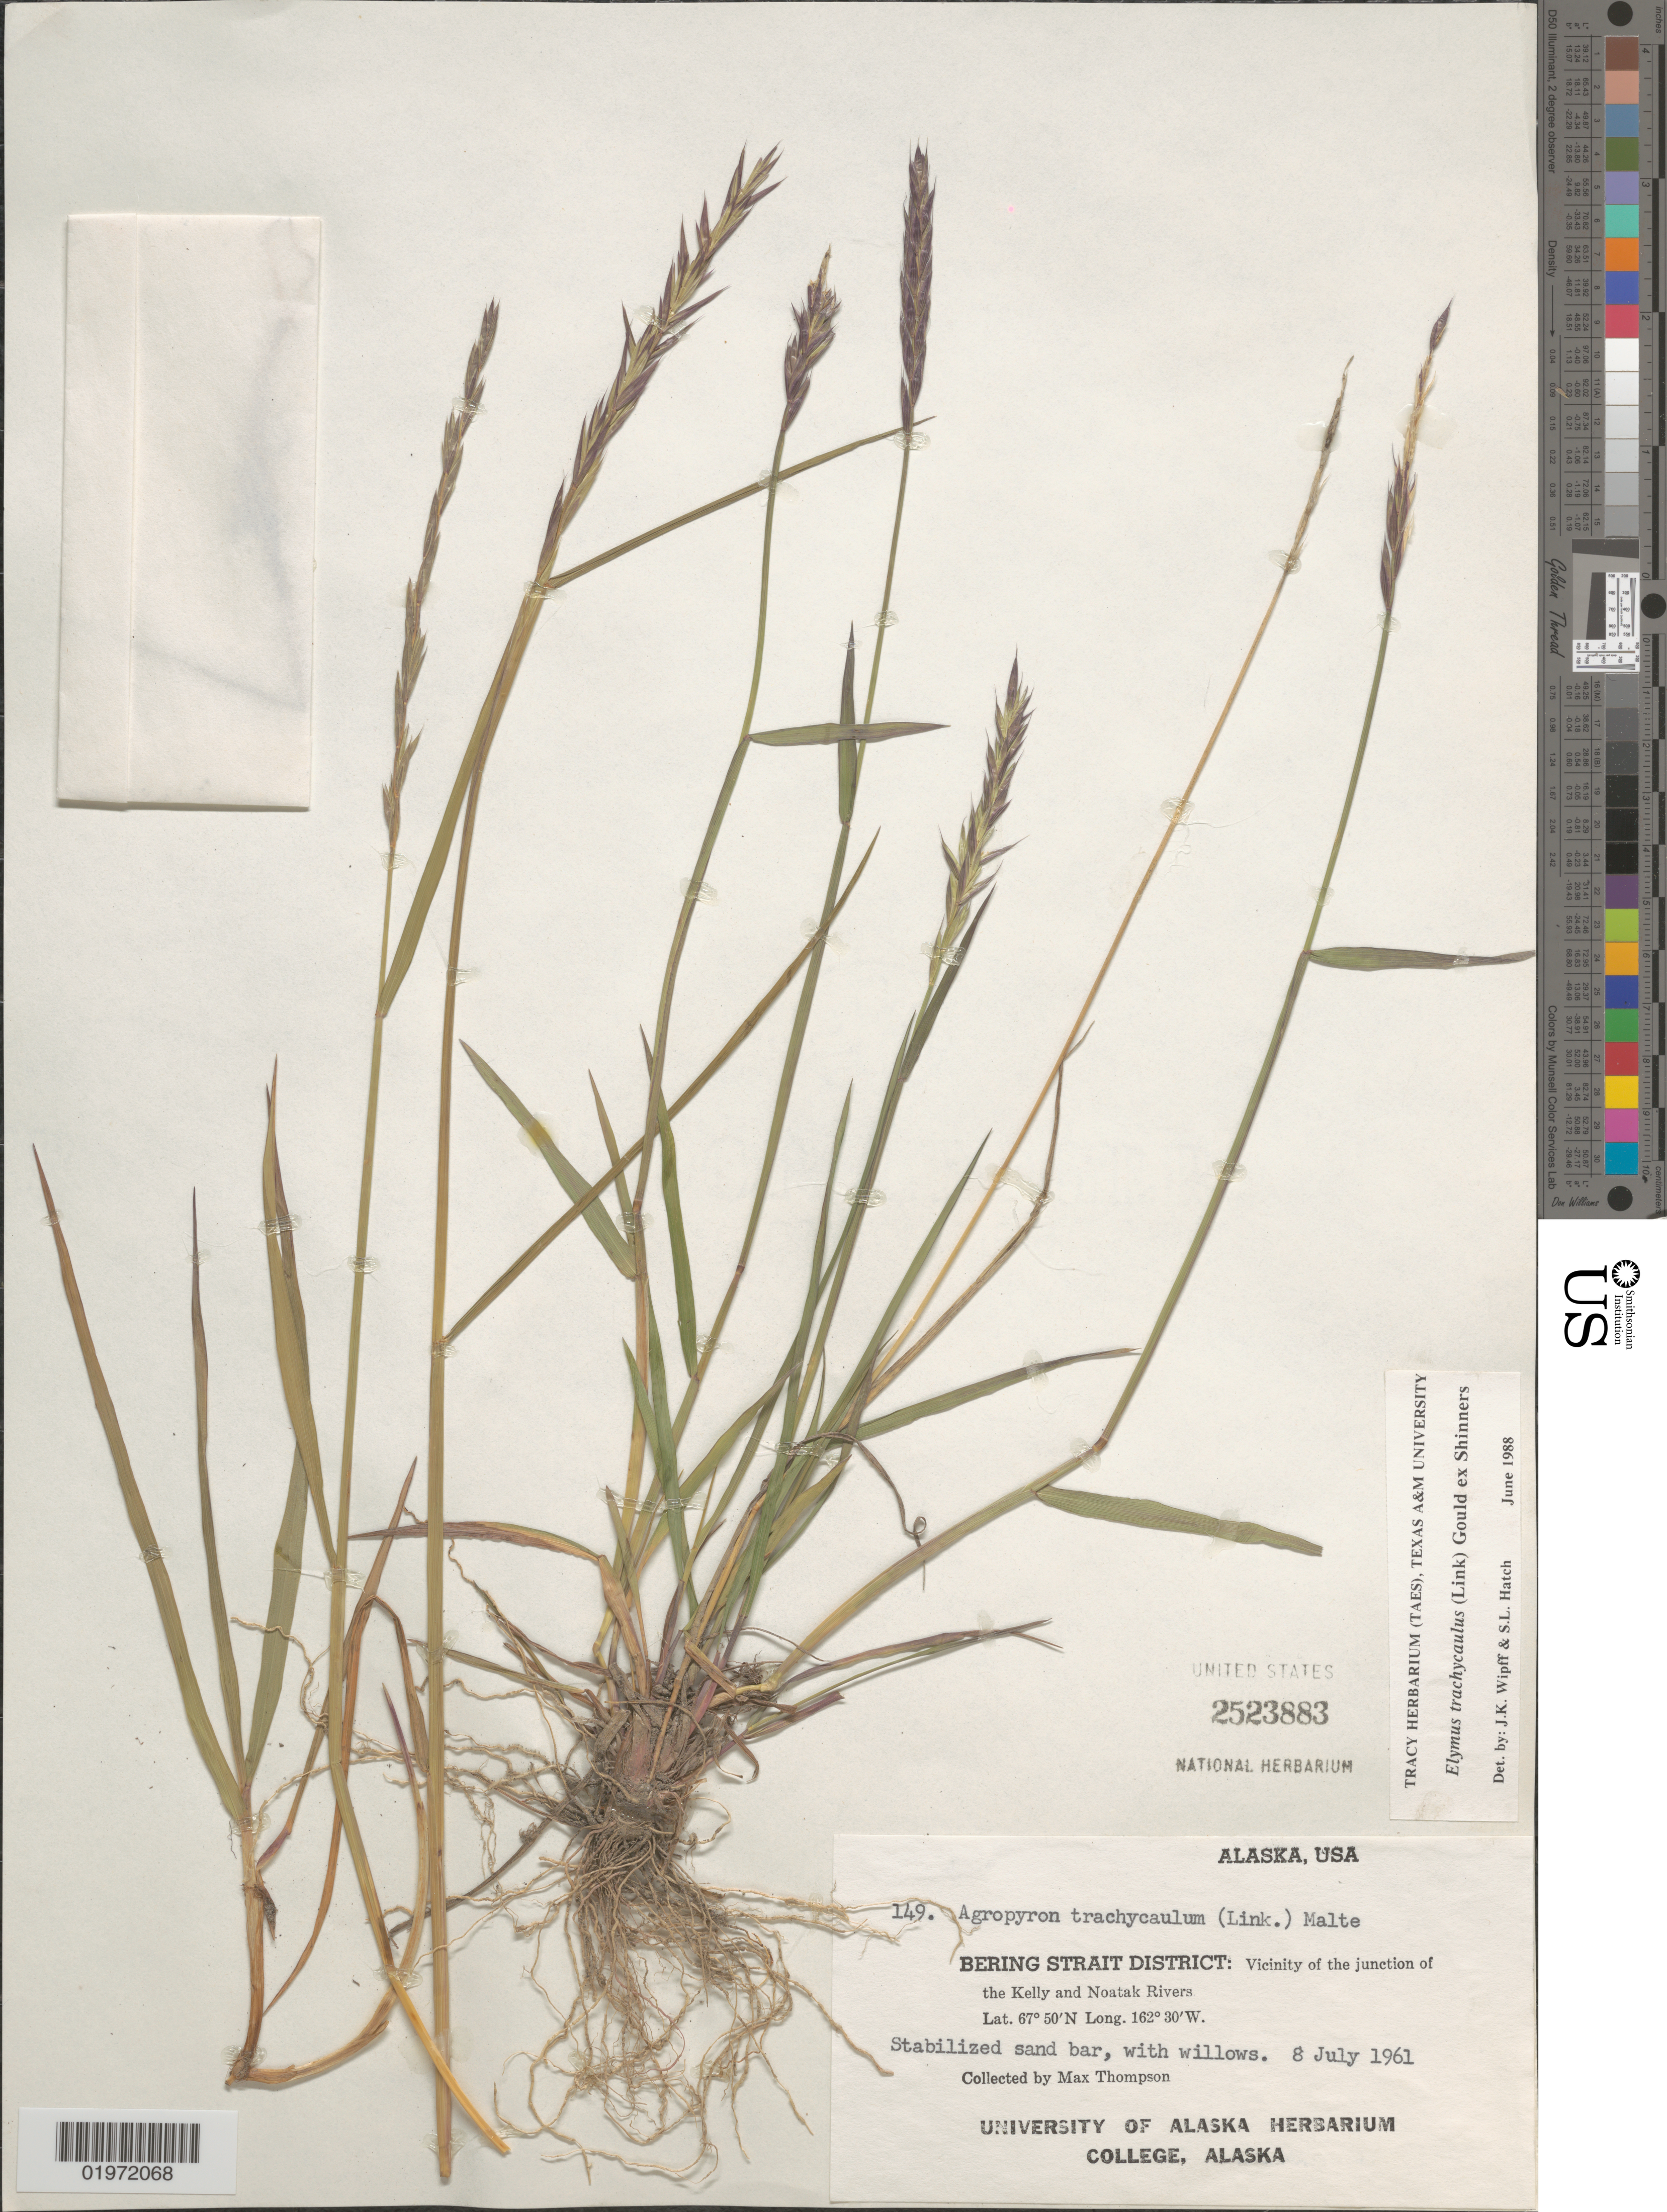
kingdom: Plantae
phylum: Tracheophyta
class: Liliopsida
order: Poales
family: Poaceae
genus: Elymus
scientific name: Elymus trachycaulus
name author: (Link) Gould ex Shinners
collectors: M. Thompson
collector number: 149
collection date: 1961-07-08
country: United States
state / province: Alaska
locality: Bering Strait District: Vicinity of the junction of the Kelly and Noatak River.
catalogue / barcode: US 2523883